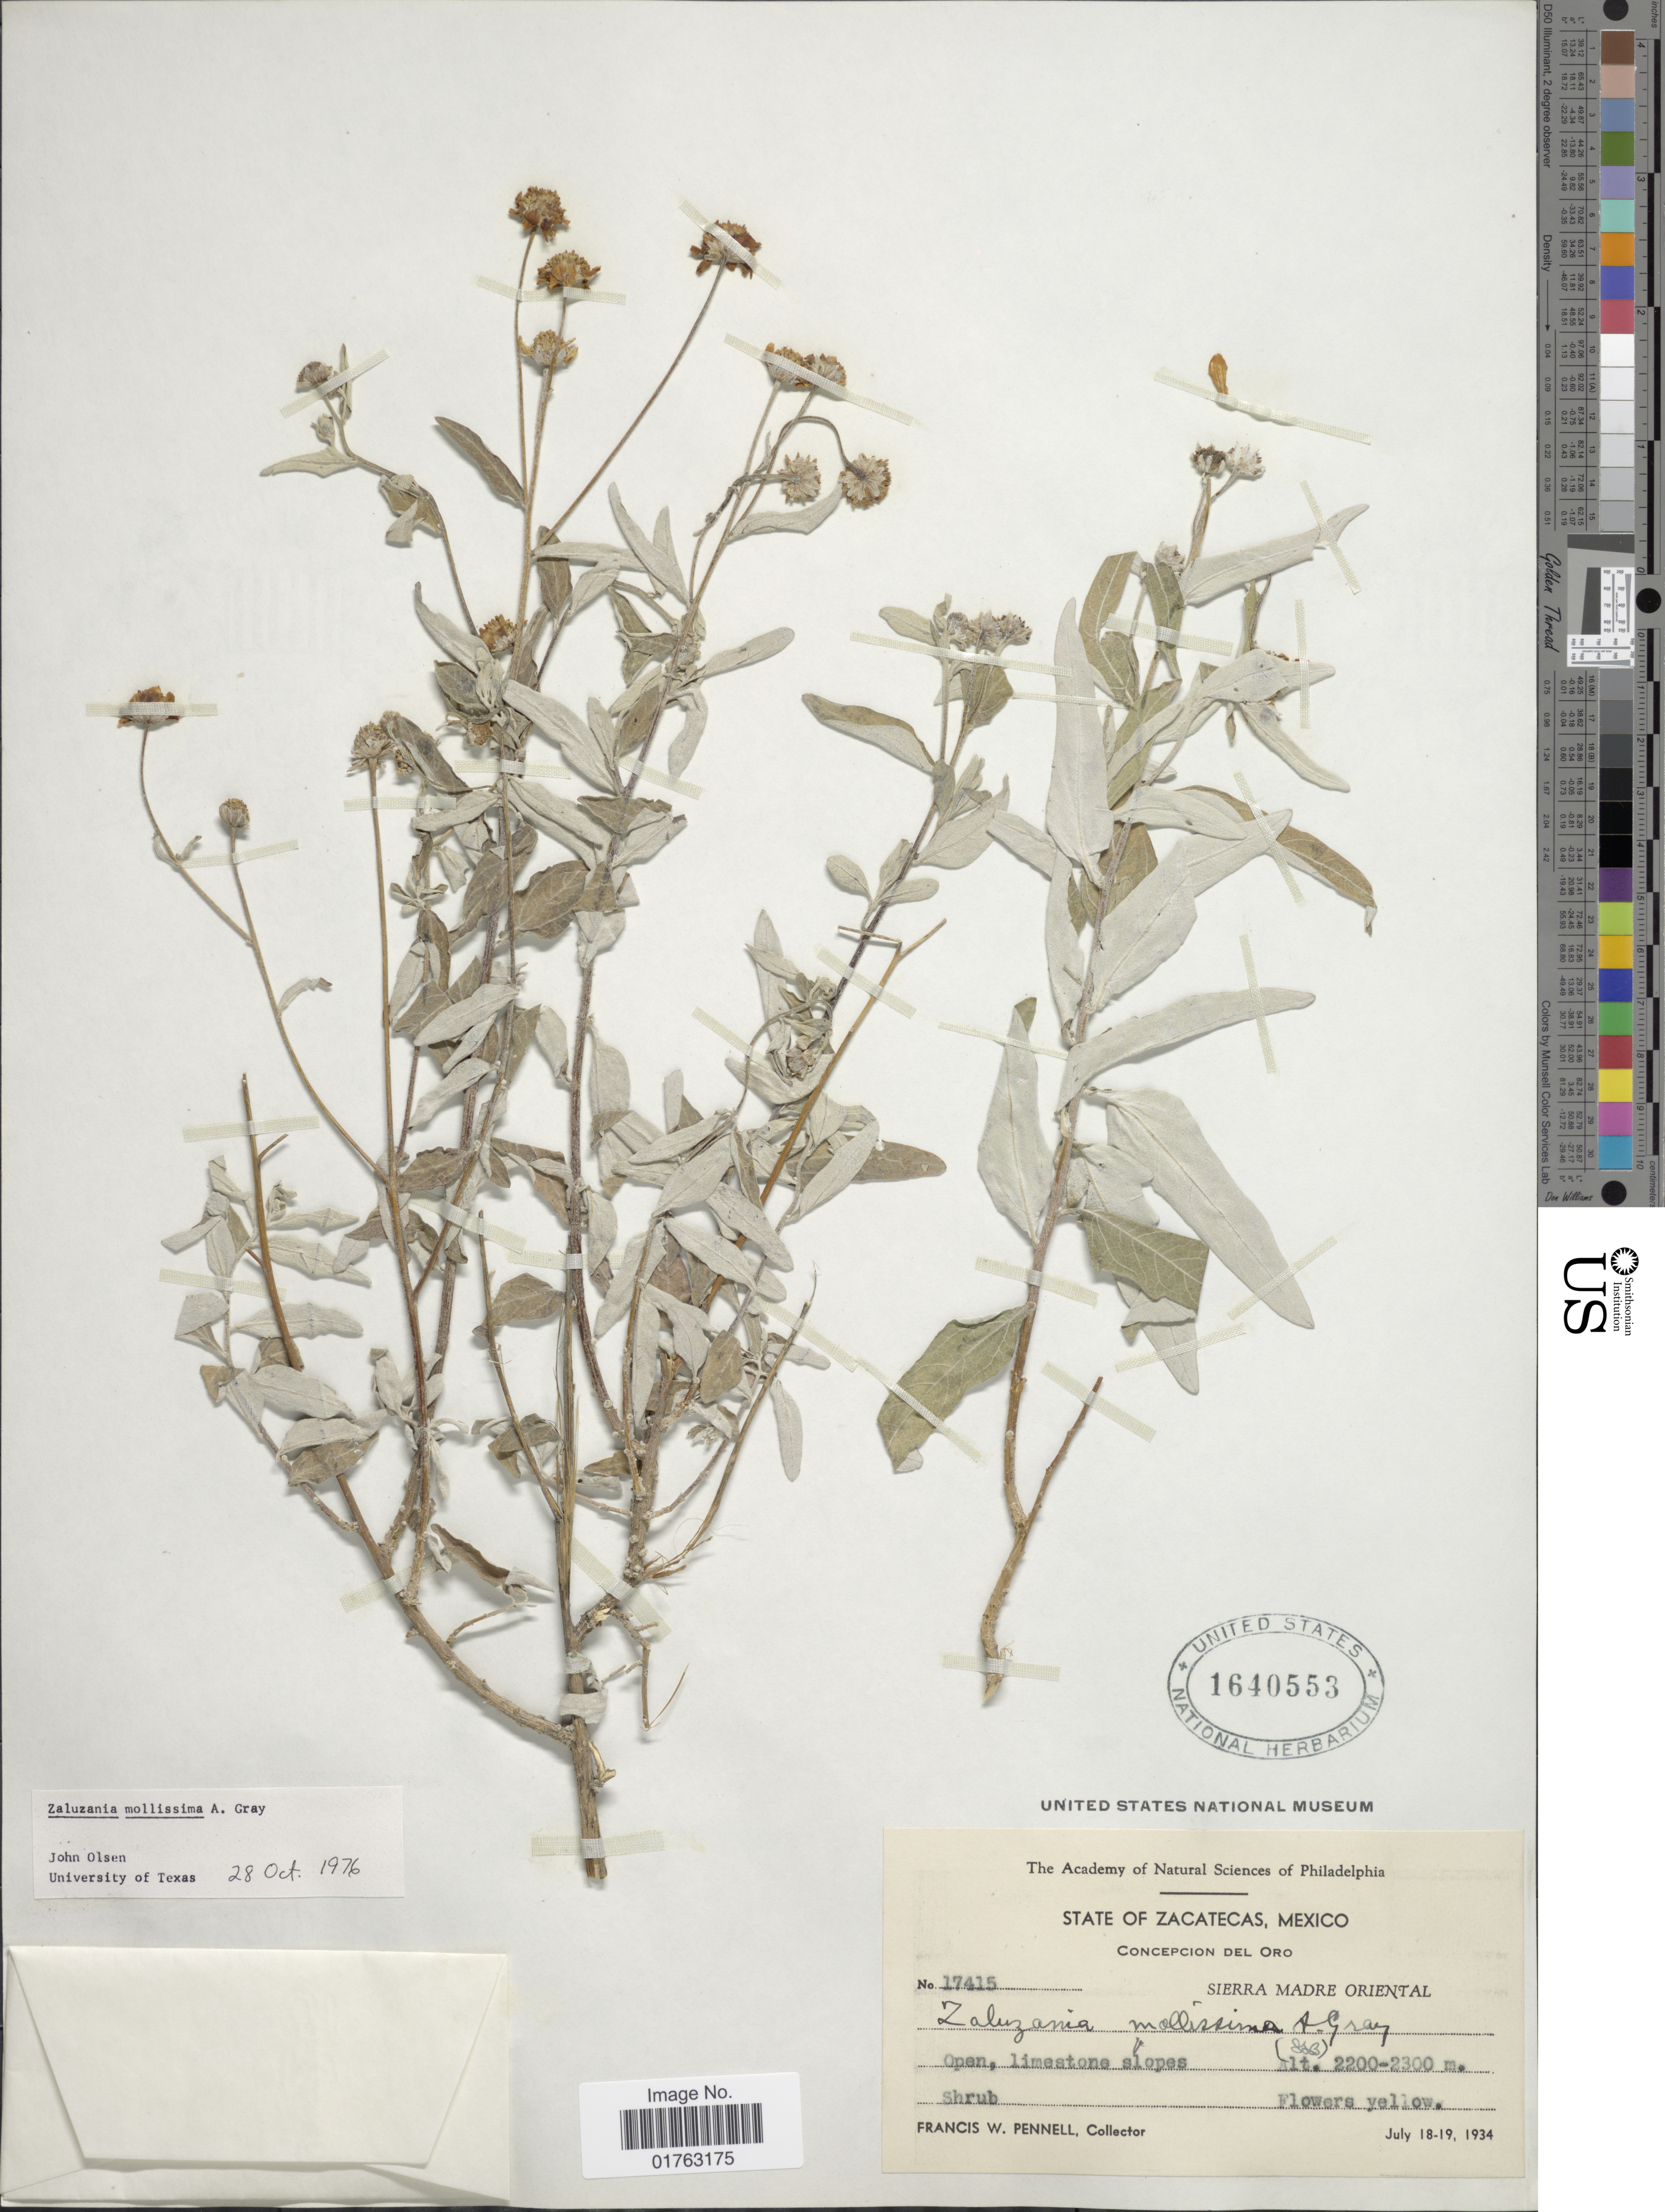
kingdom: Plantae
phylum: Tracheophyta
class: Magnoliopsida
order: Asterales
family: Asteraceae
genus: Zaluzania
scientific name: Zaluzania mollissima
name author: A. Gray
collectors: F. W. Pennell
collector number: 17415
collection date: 1934-07-18/1934-07-19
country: Mexico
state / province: Zacatecas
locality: Concepcion del Oro, Sierra Madre Oriental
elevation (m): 2200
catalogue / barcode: US 1640553